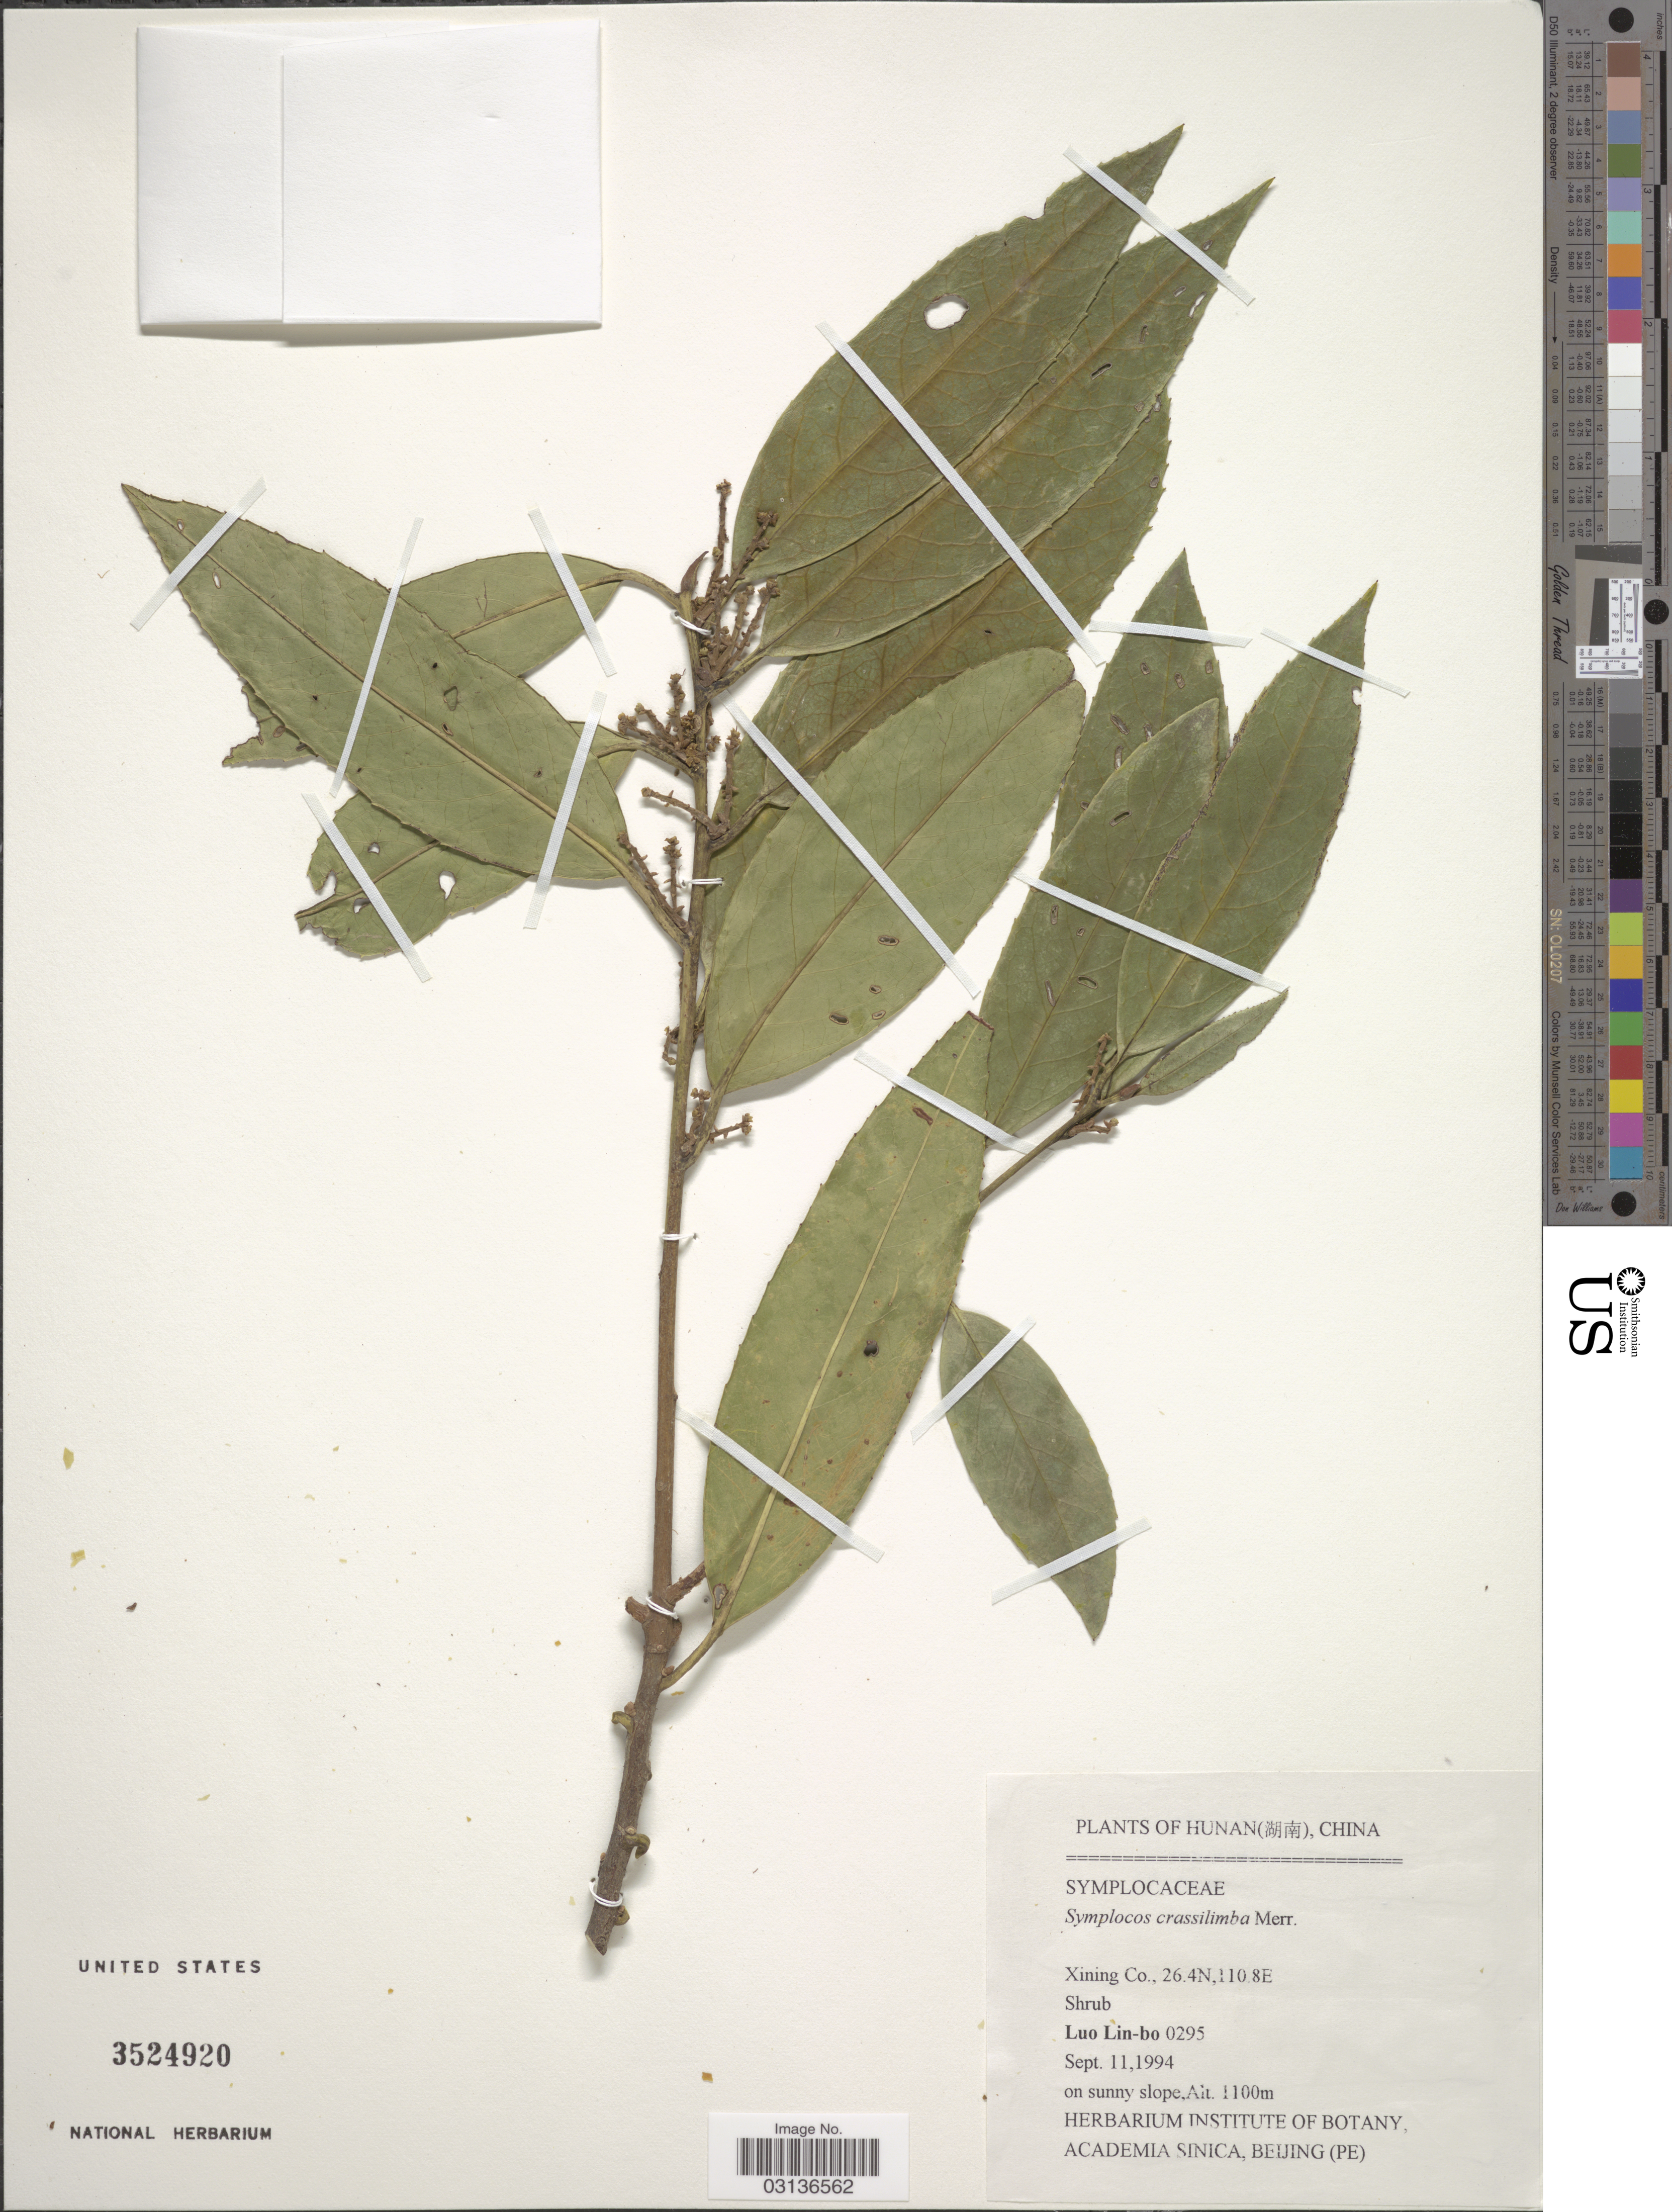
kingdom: Plantae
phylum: Tracheophyta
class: Magnoliopsida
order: Ericales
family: Symplocaceae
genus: Symplocos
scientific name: Symplocos crassilimba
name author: Merr.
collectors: L. Lin-bo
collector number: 0295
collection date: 1994-09-11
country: China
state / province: Hunan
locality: Xining Co.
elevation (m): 1100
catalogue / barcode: US 3524920